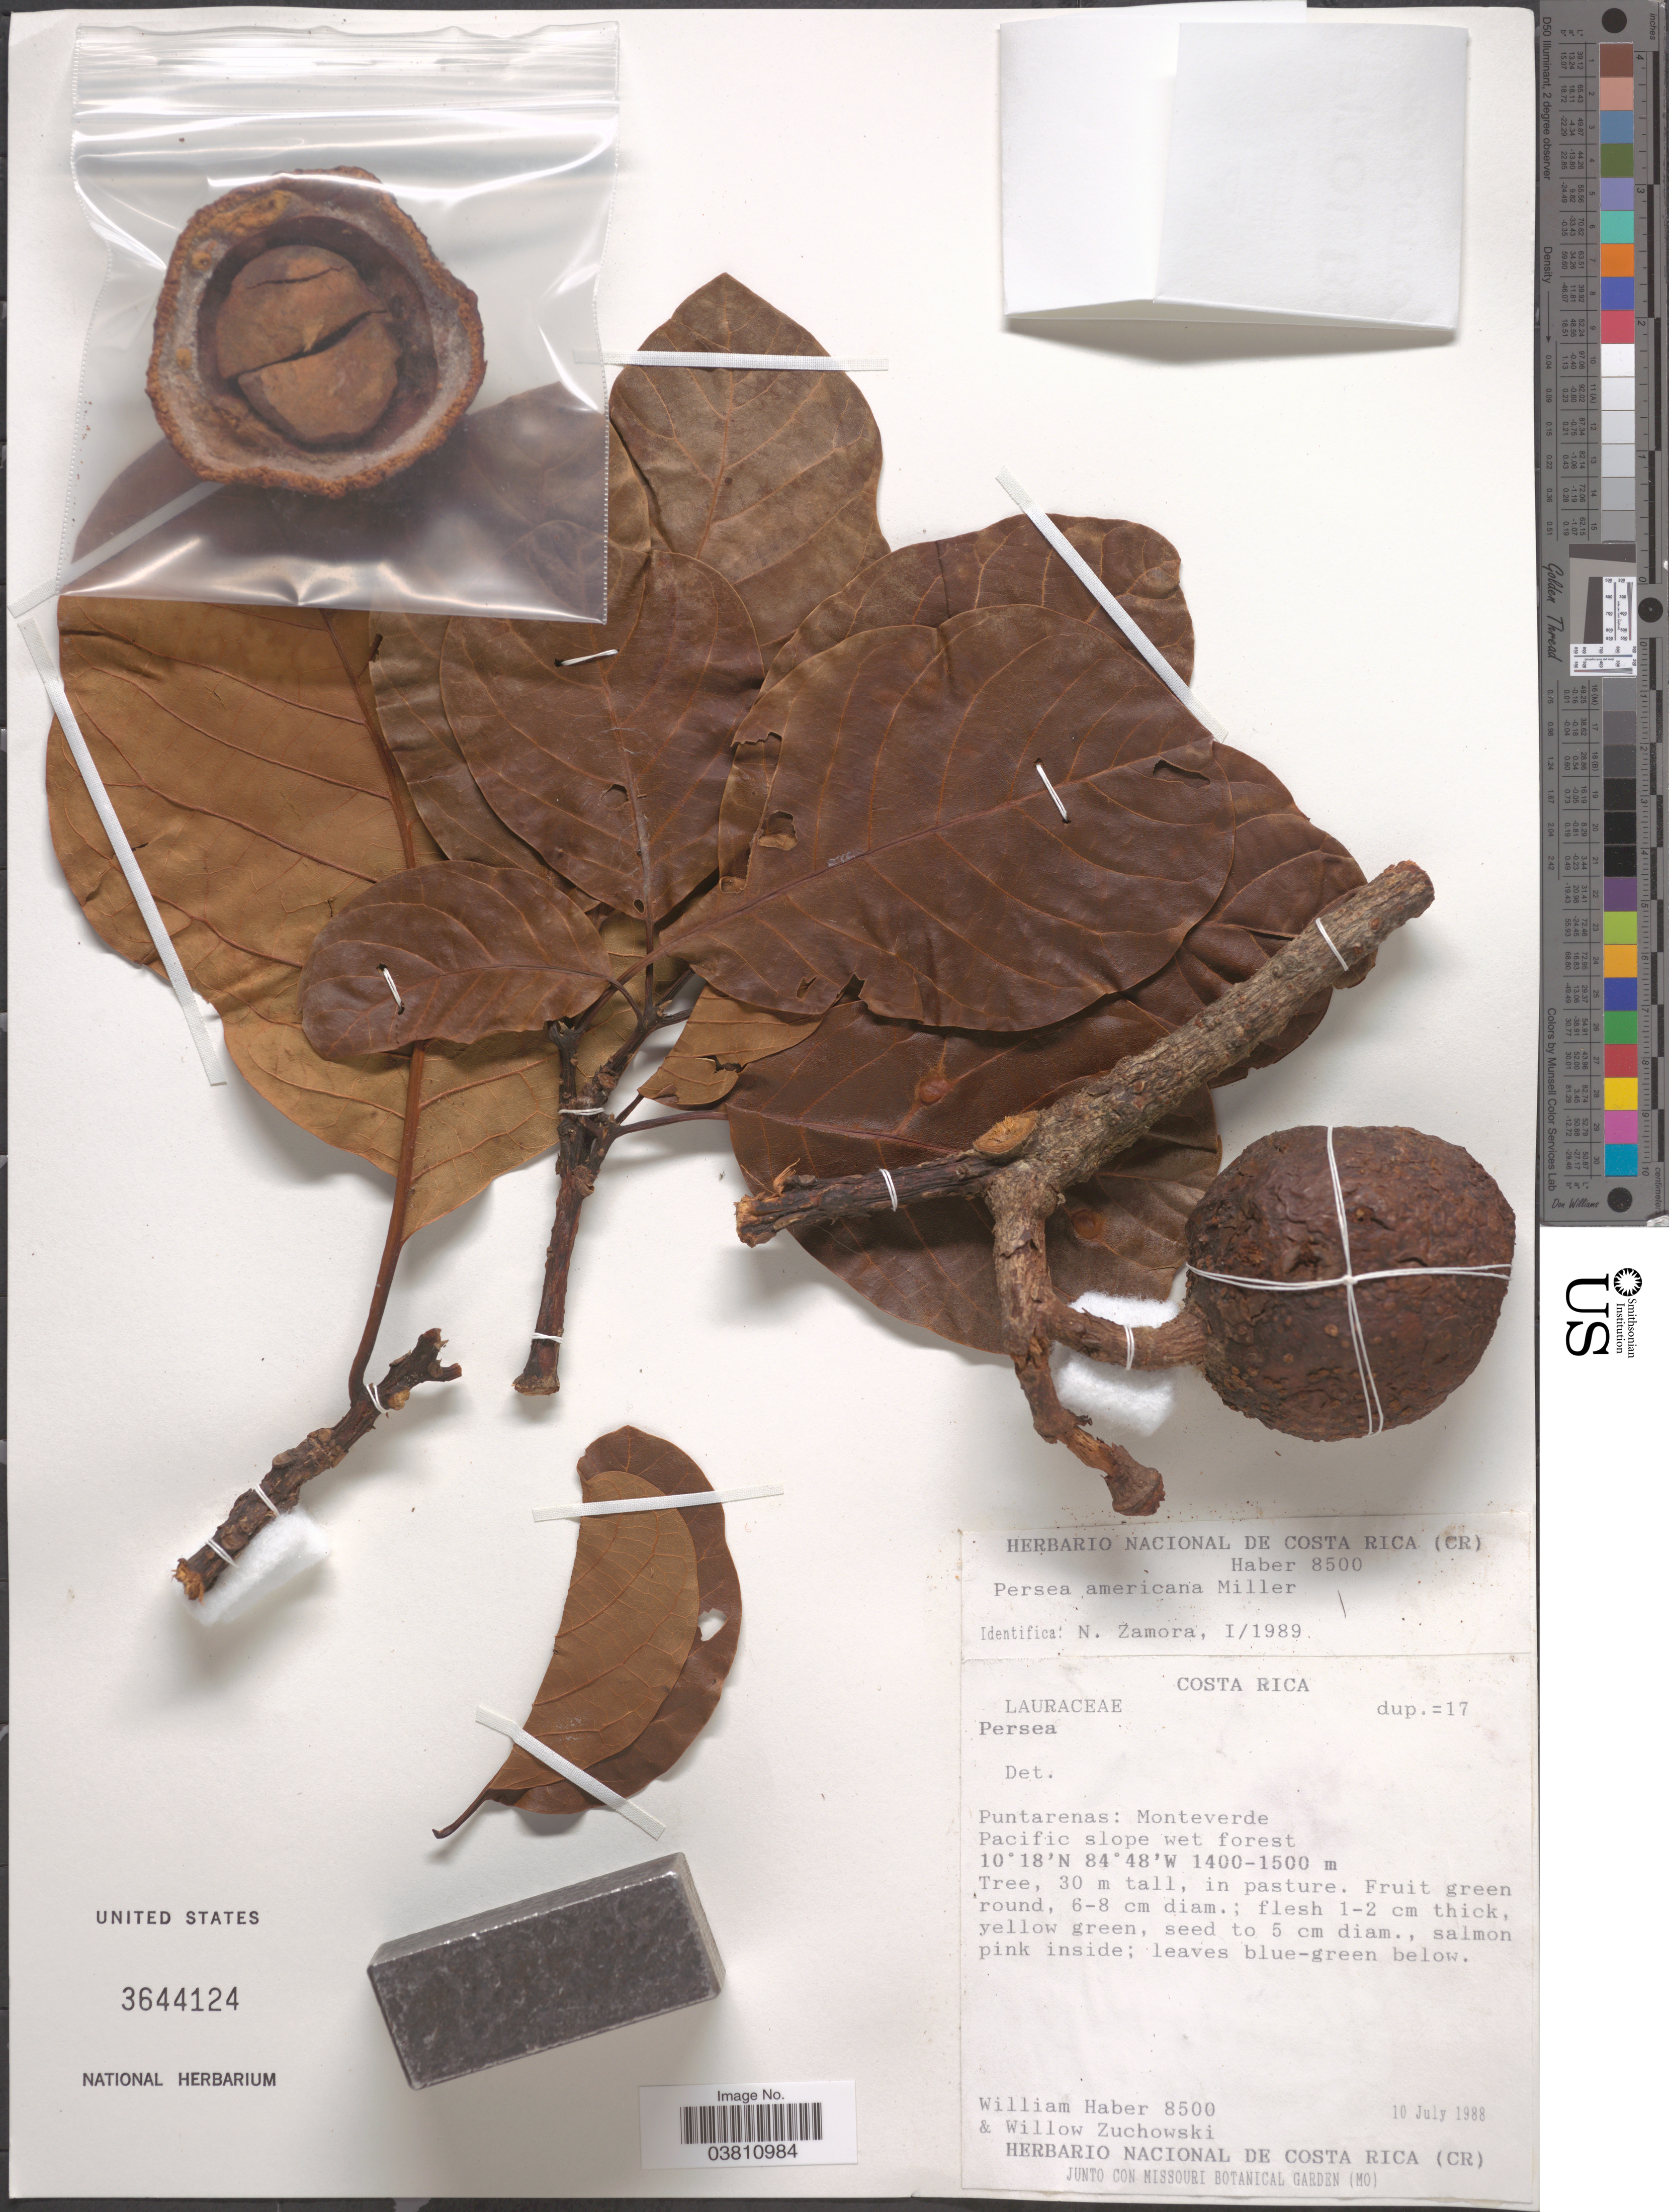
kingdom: Plantae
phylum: Tracheophyta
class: Magnoliopsida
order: Laurales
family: Lauraceae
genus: Persea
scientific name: Persea americana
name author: Mill.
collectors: W. Haber & W. Zuchowski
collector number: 8500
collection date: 1988-07-10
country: Costa Rica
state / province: Puntarenas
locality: Monteverde.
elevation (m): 1400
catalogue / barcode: US 3644124